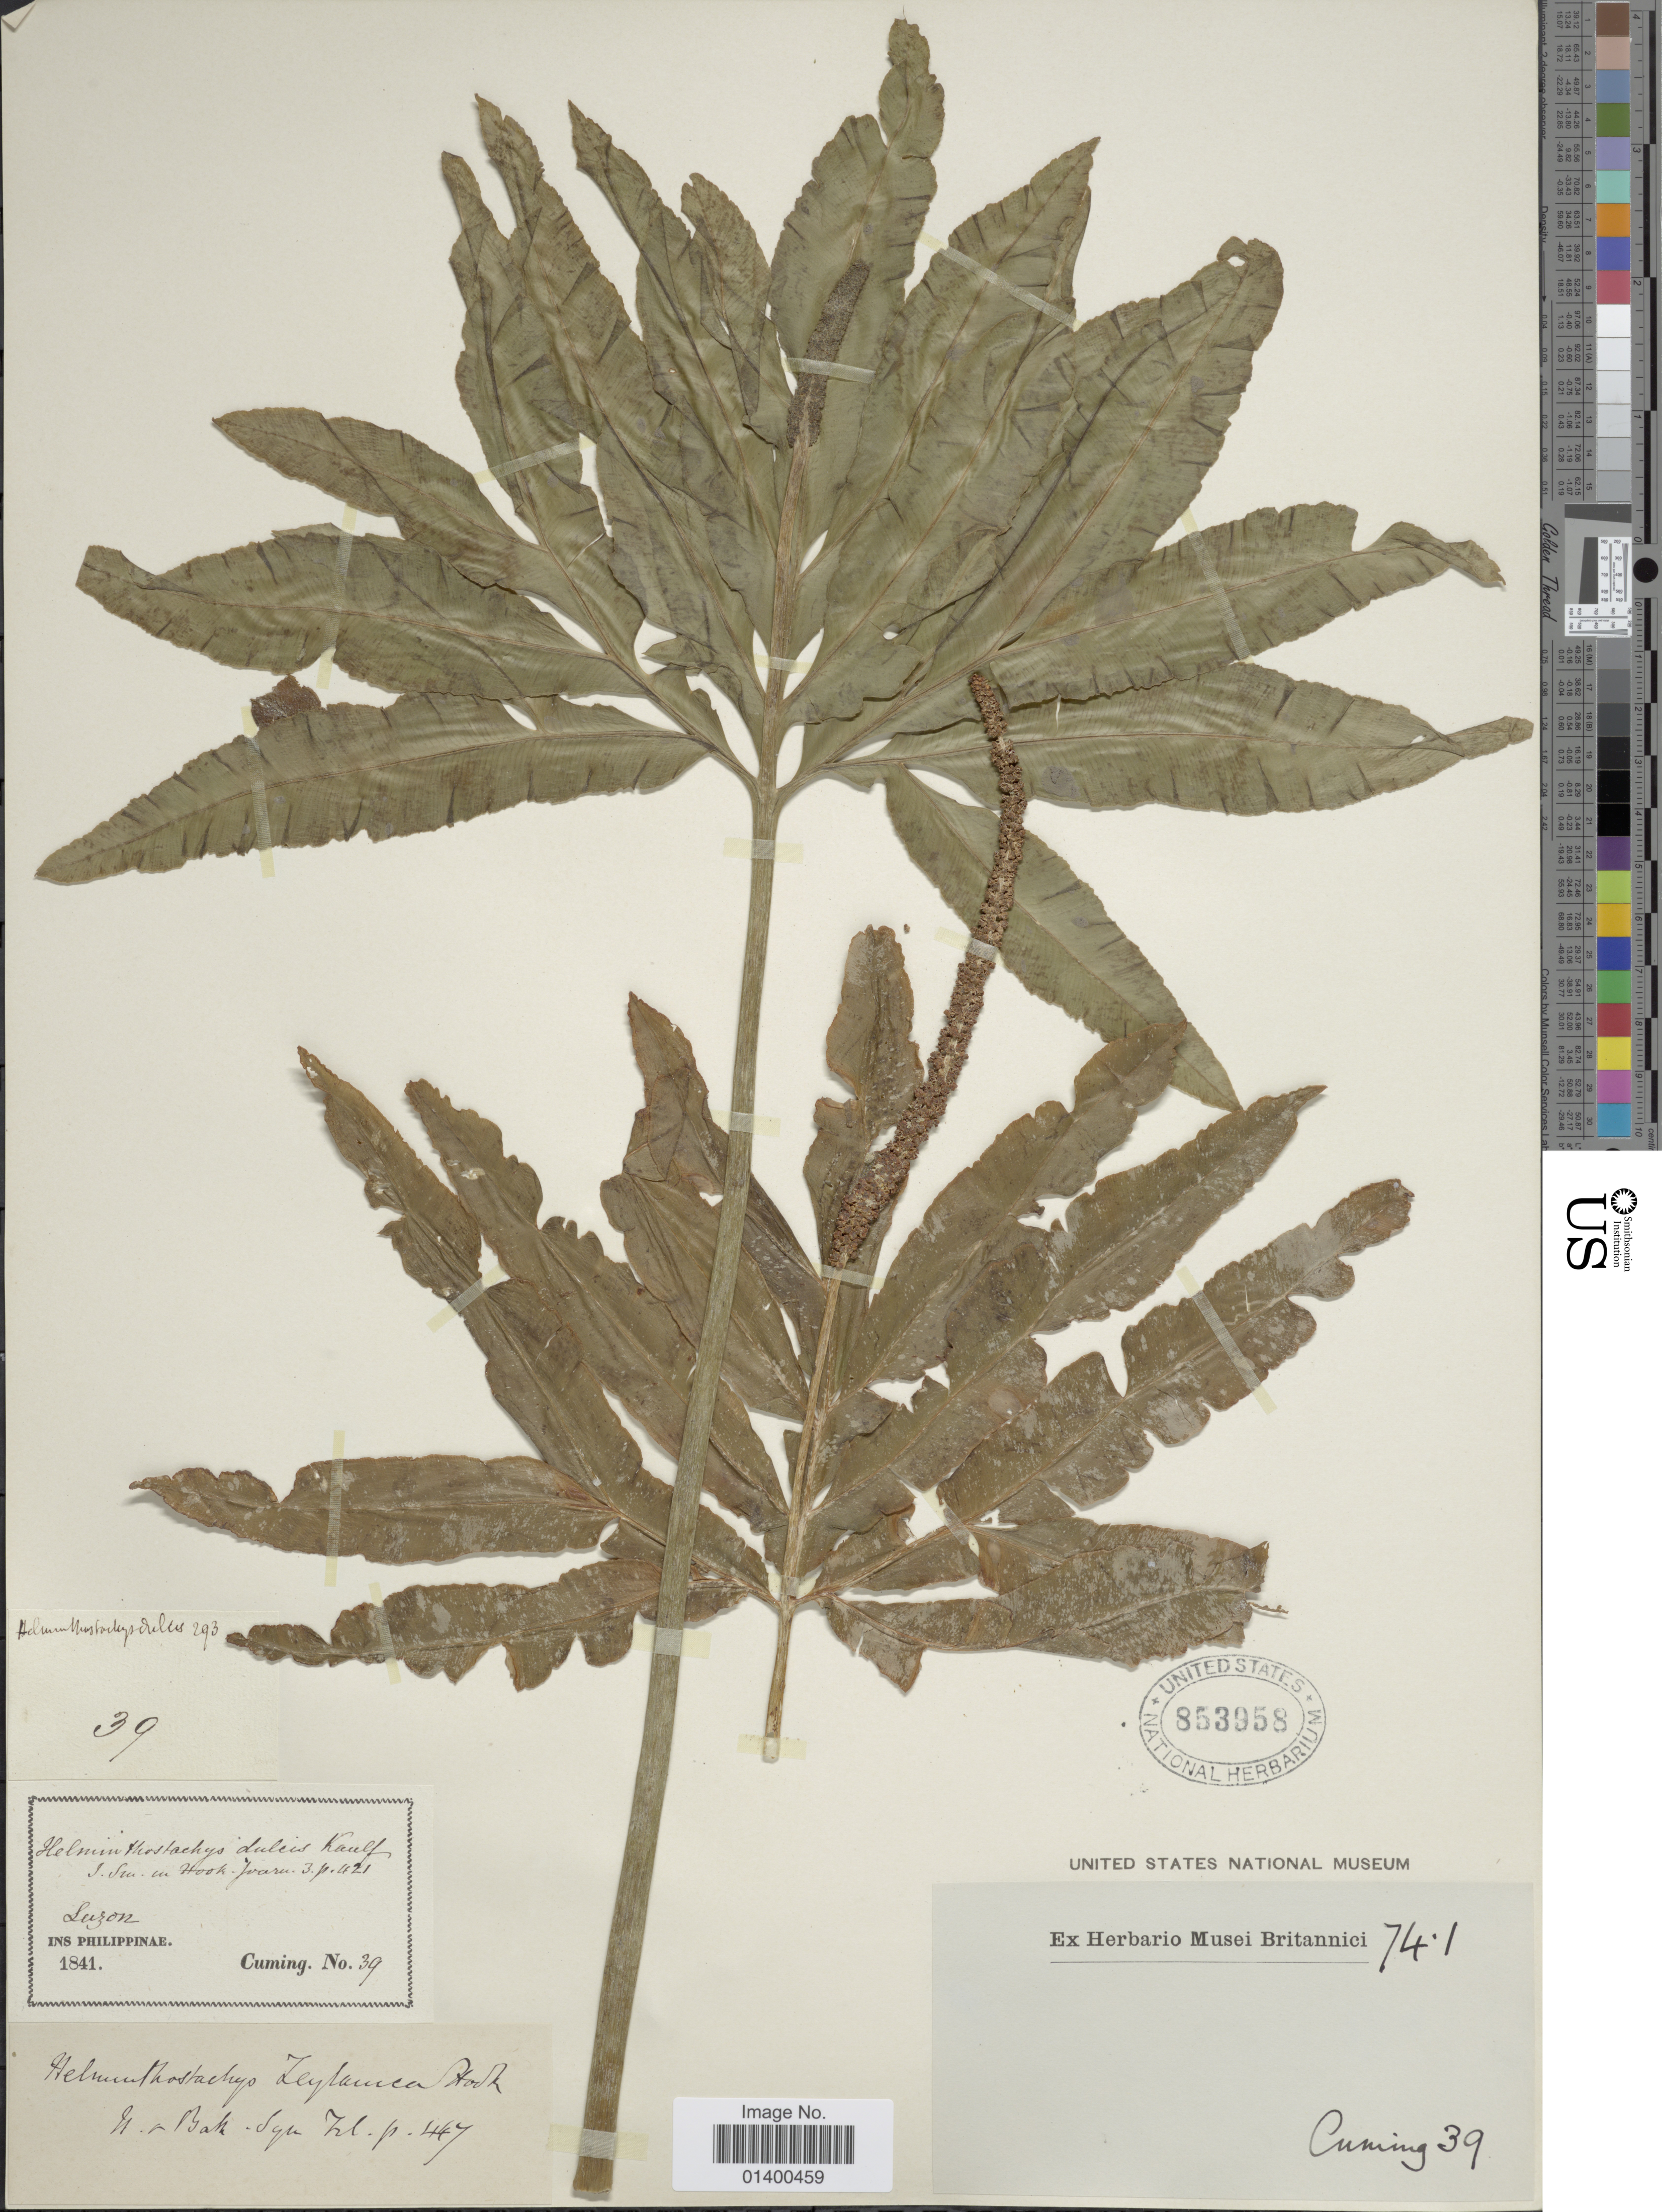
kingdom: Plantae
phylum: Tracheophyta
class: Polypodiopsida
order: Ophioglossales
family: Ophioglossaceae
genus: Helminthostachys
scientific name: Helminthostachys zeylanica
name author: (L.) Hook.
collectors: -. Cuming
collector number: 39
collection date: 1841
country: Philippines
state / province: Central Luzon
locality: Luzon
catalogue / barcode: US 853958